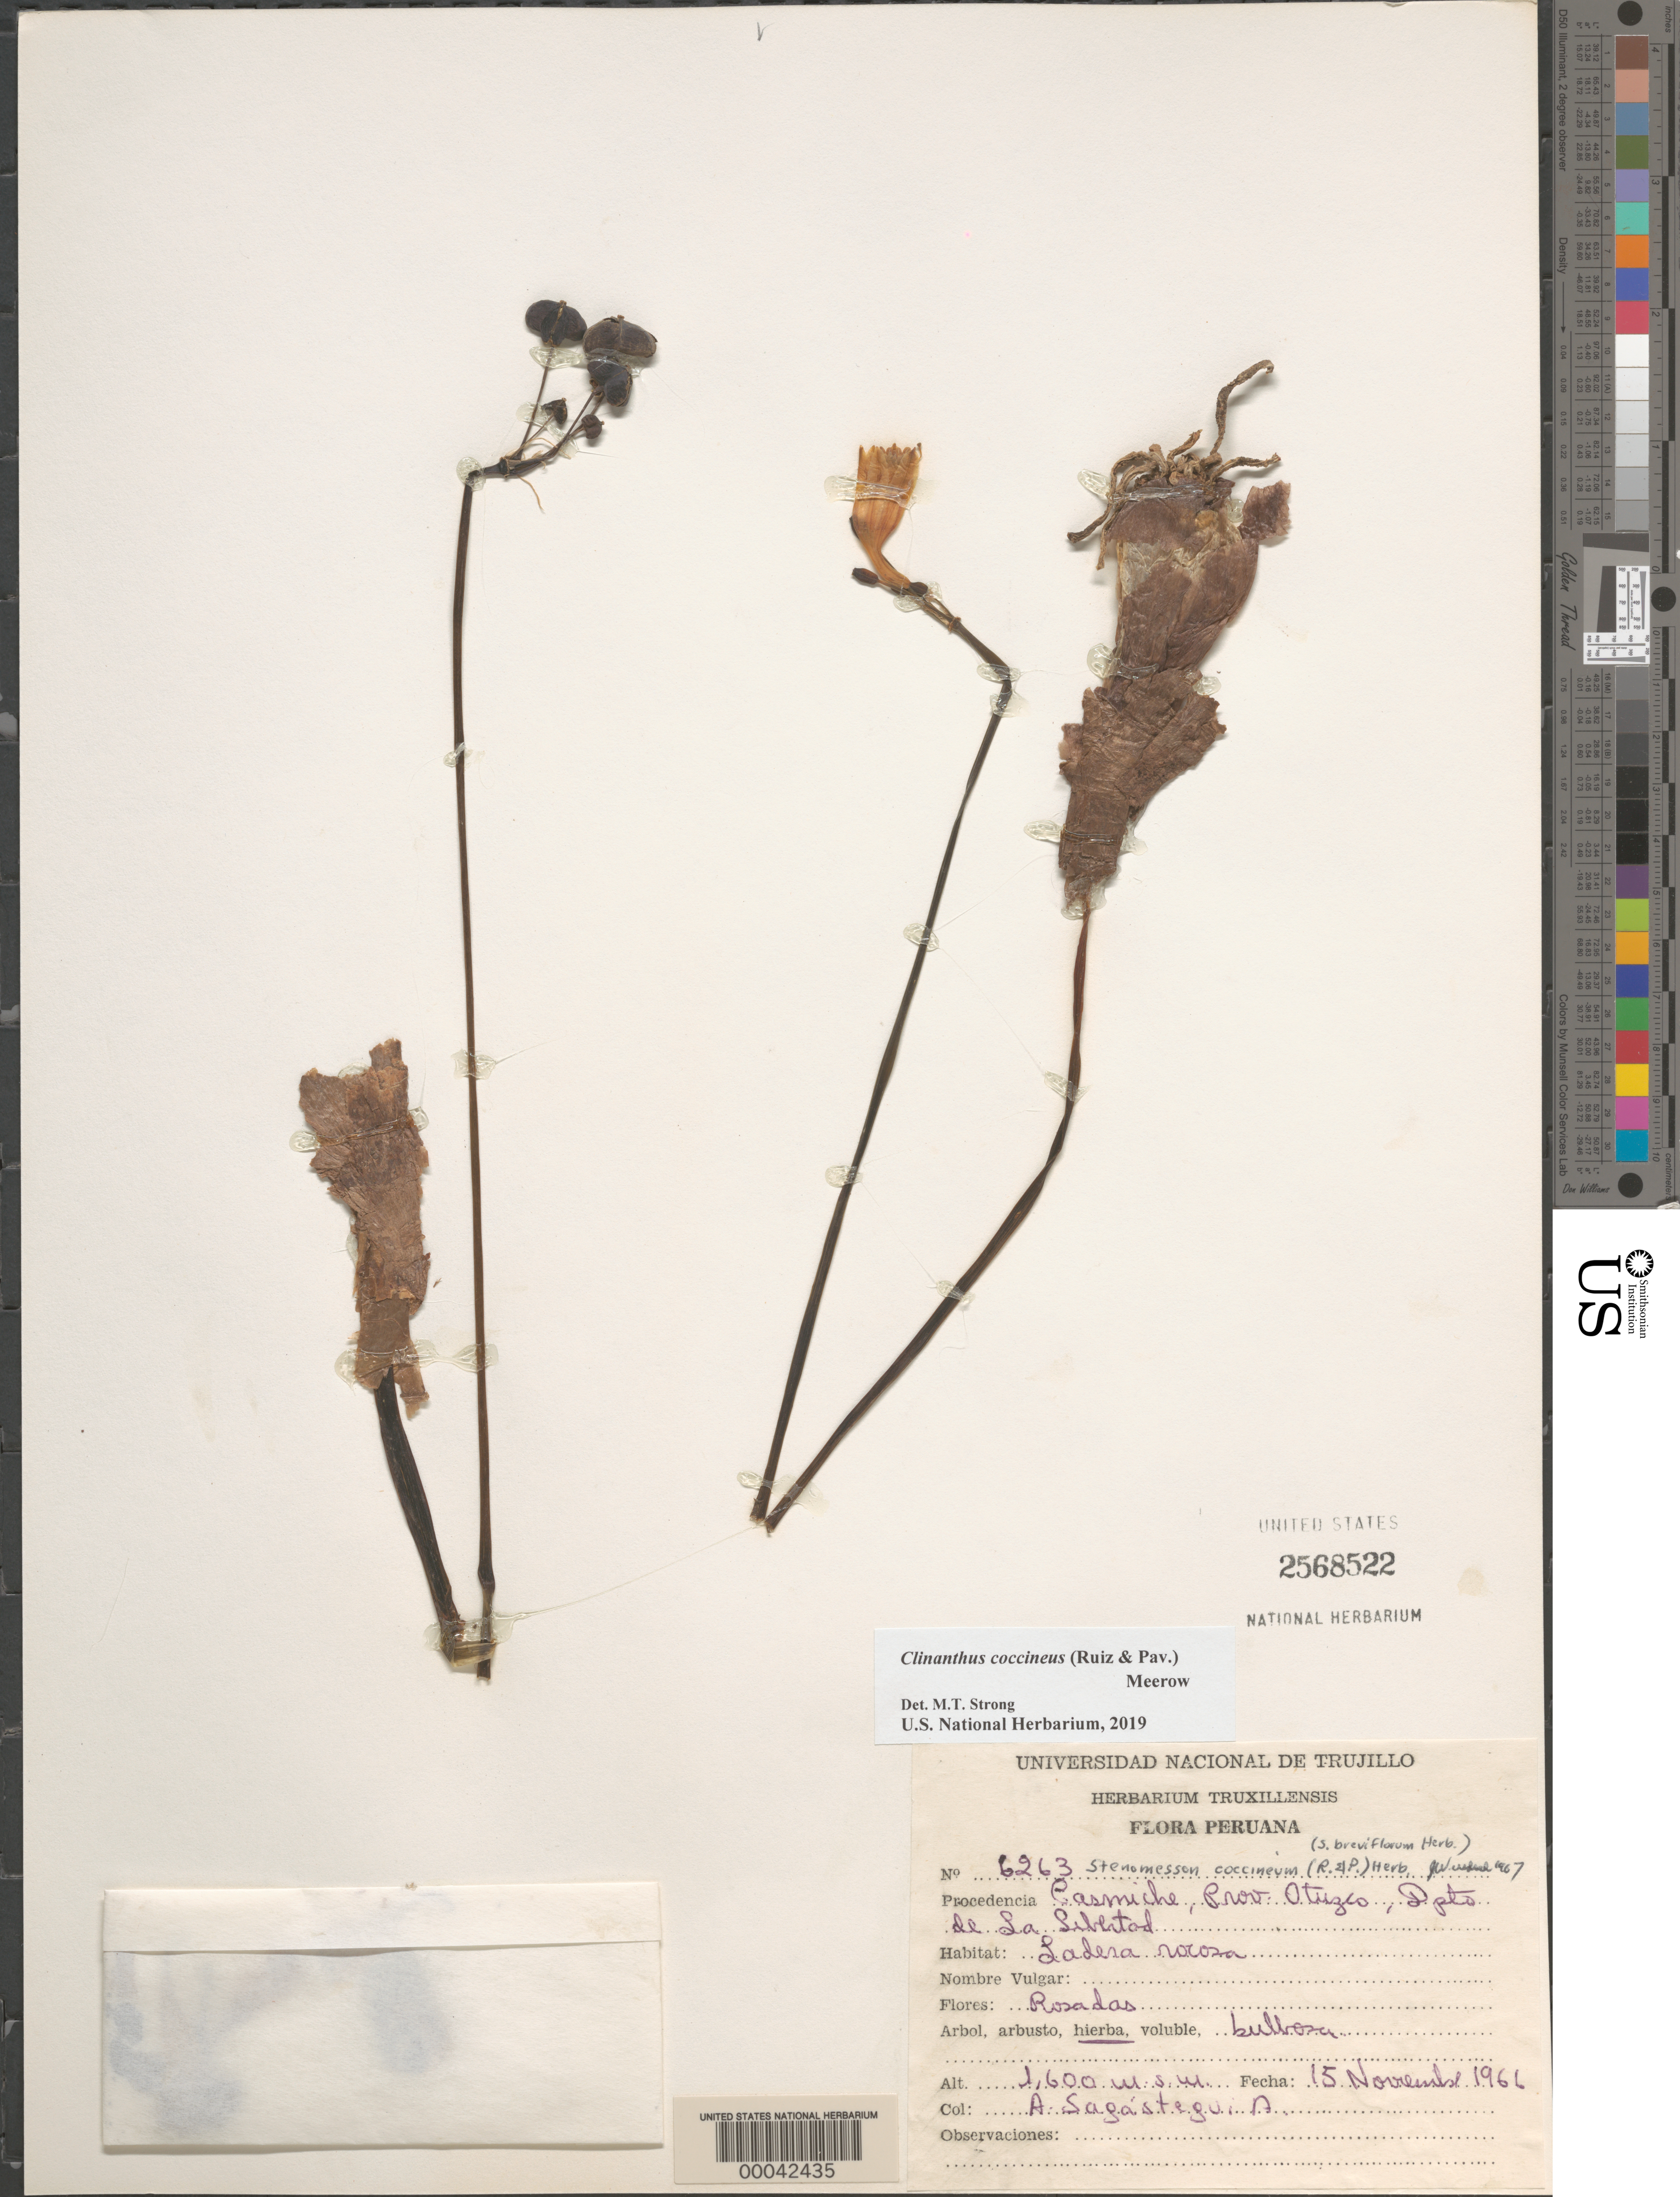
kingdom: Plantae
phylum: Tracheophyta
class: Liliopsida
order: Asparagales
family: Amaryllidaceae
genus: Clinanthus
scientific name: Clinanthus coccineus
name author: (Ruiz & Pav.) Meerow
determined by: Strong, Mark T., (BOT), Smithsonian Institution - National Museum of Natural History (UNITED STATES)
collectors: A. Sagástegui A.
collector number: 6263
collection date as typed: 15 Nov 1966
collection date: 1966-11-15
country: Peru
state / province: La Libertad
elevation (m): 1600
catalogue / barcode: US 2568522